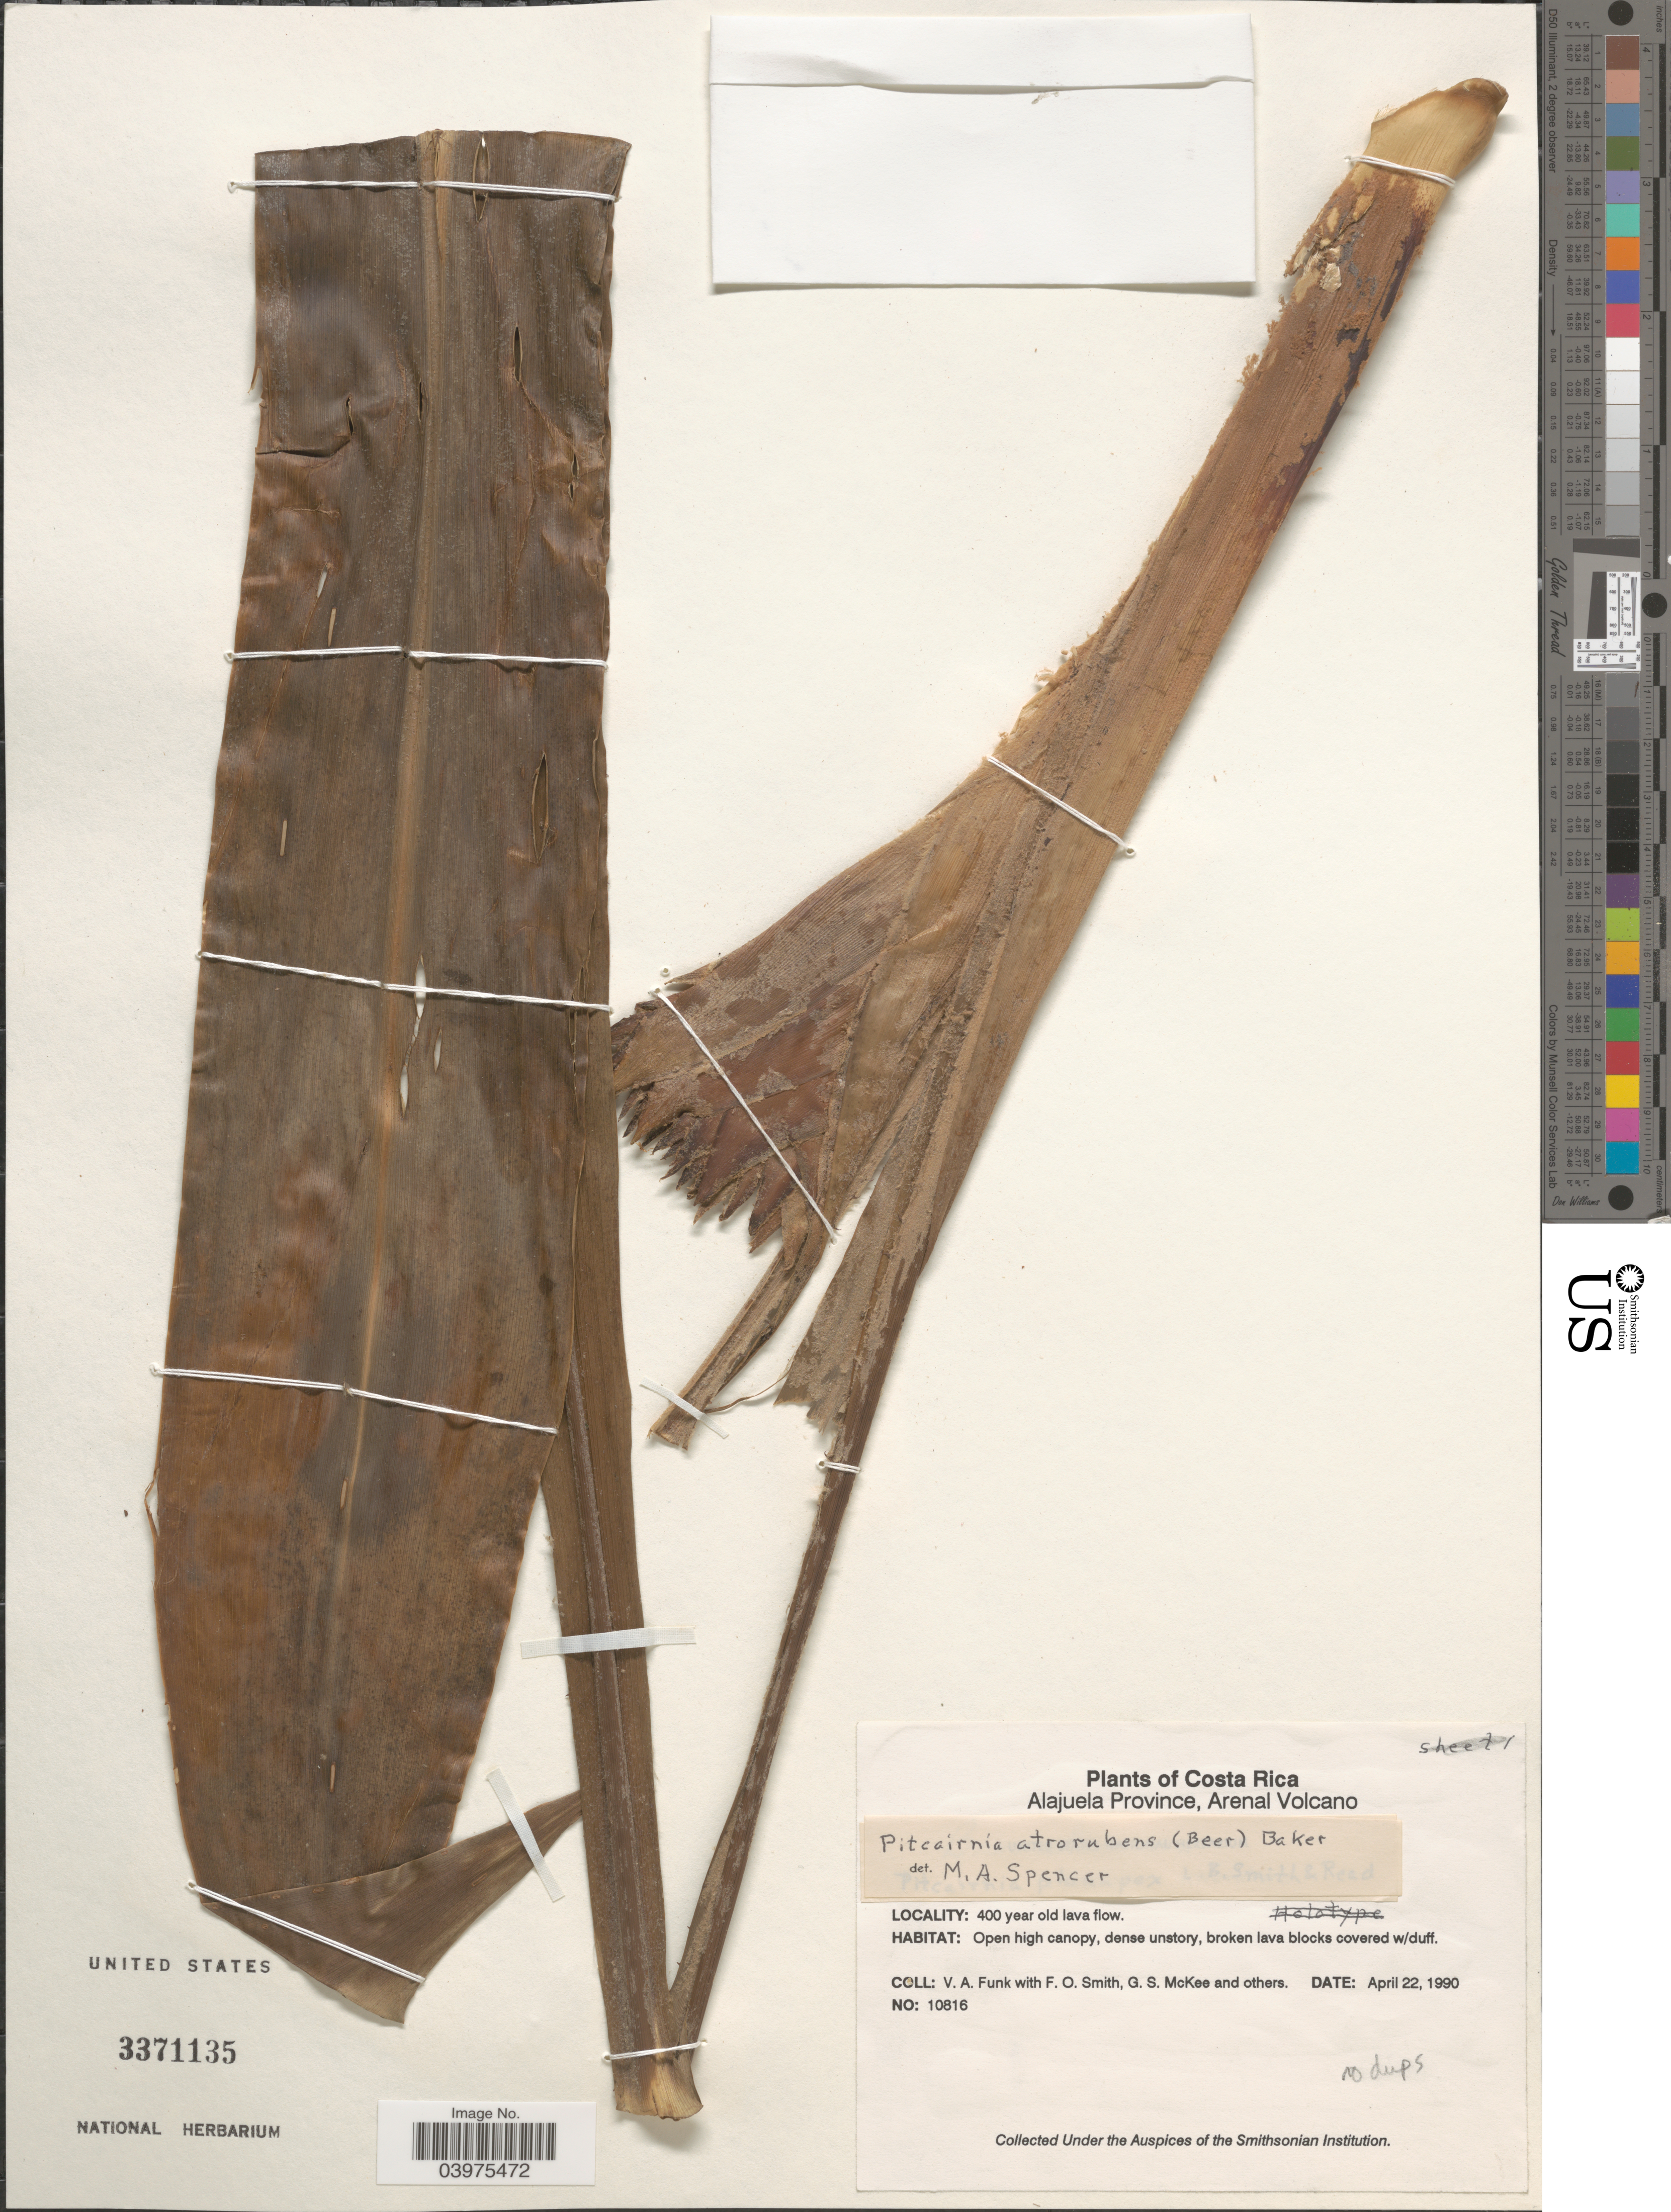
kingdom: Plantae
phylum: Tracheophyta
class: Liliopsida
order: Poales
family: Bromeliaceae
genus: Pitcairnia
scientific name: Pitcairnia atrorubens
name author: (Beer) Baker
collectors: V. Funk, F. Smith, G. S. McKee & et al.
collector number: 10816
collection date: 1990-04-22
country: Costa Rica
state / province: Alajuela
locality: Arenal Volcano. 400 year old lave flow.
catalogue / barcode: US 3371135